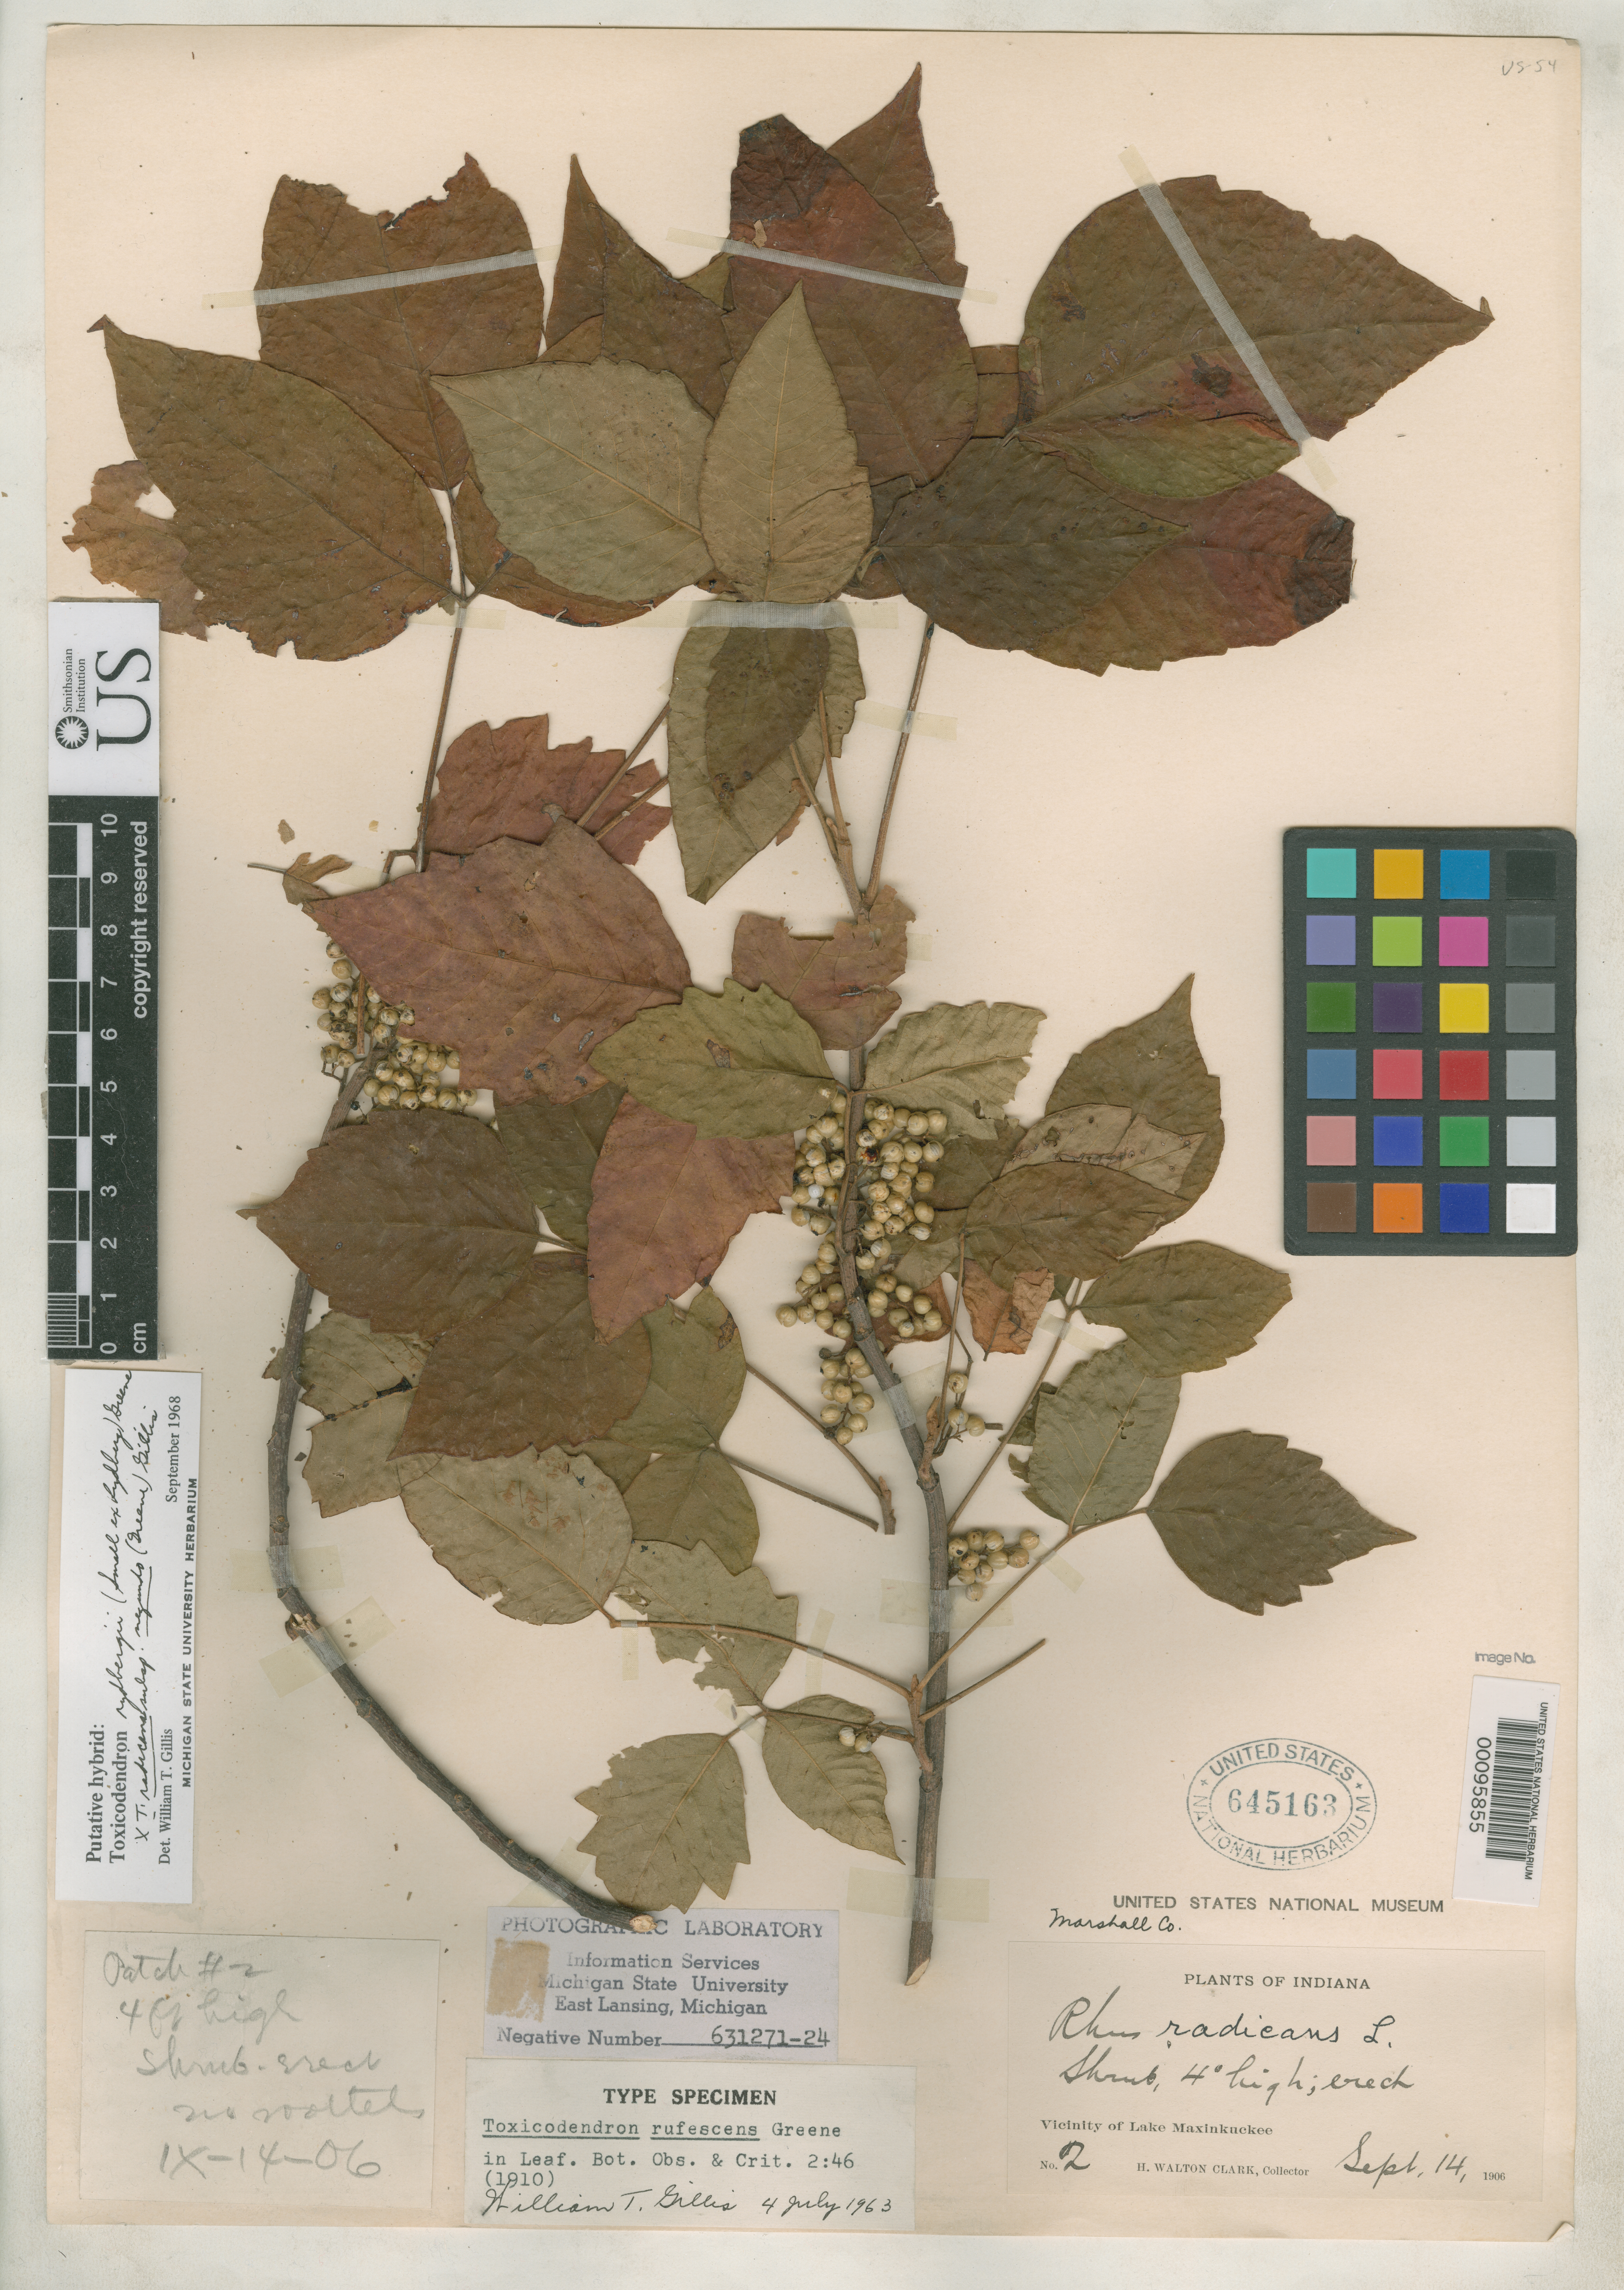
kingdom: Plantae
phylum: Tracheophyta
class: Magnoliopsida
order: Sapindales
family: Anacardiaceae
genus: Toxicodendron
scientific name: Toxicodendron rufescens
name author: Greene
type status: Isotype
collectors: H. W. Clarke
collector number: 2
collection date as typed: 14 Sep 1906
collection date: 1906-09-14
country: United States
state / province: Indiana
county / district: Marshall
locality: Lake Maxinkuckee.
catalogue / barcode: US 645163